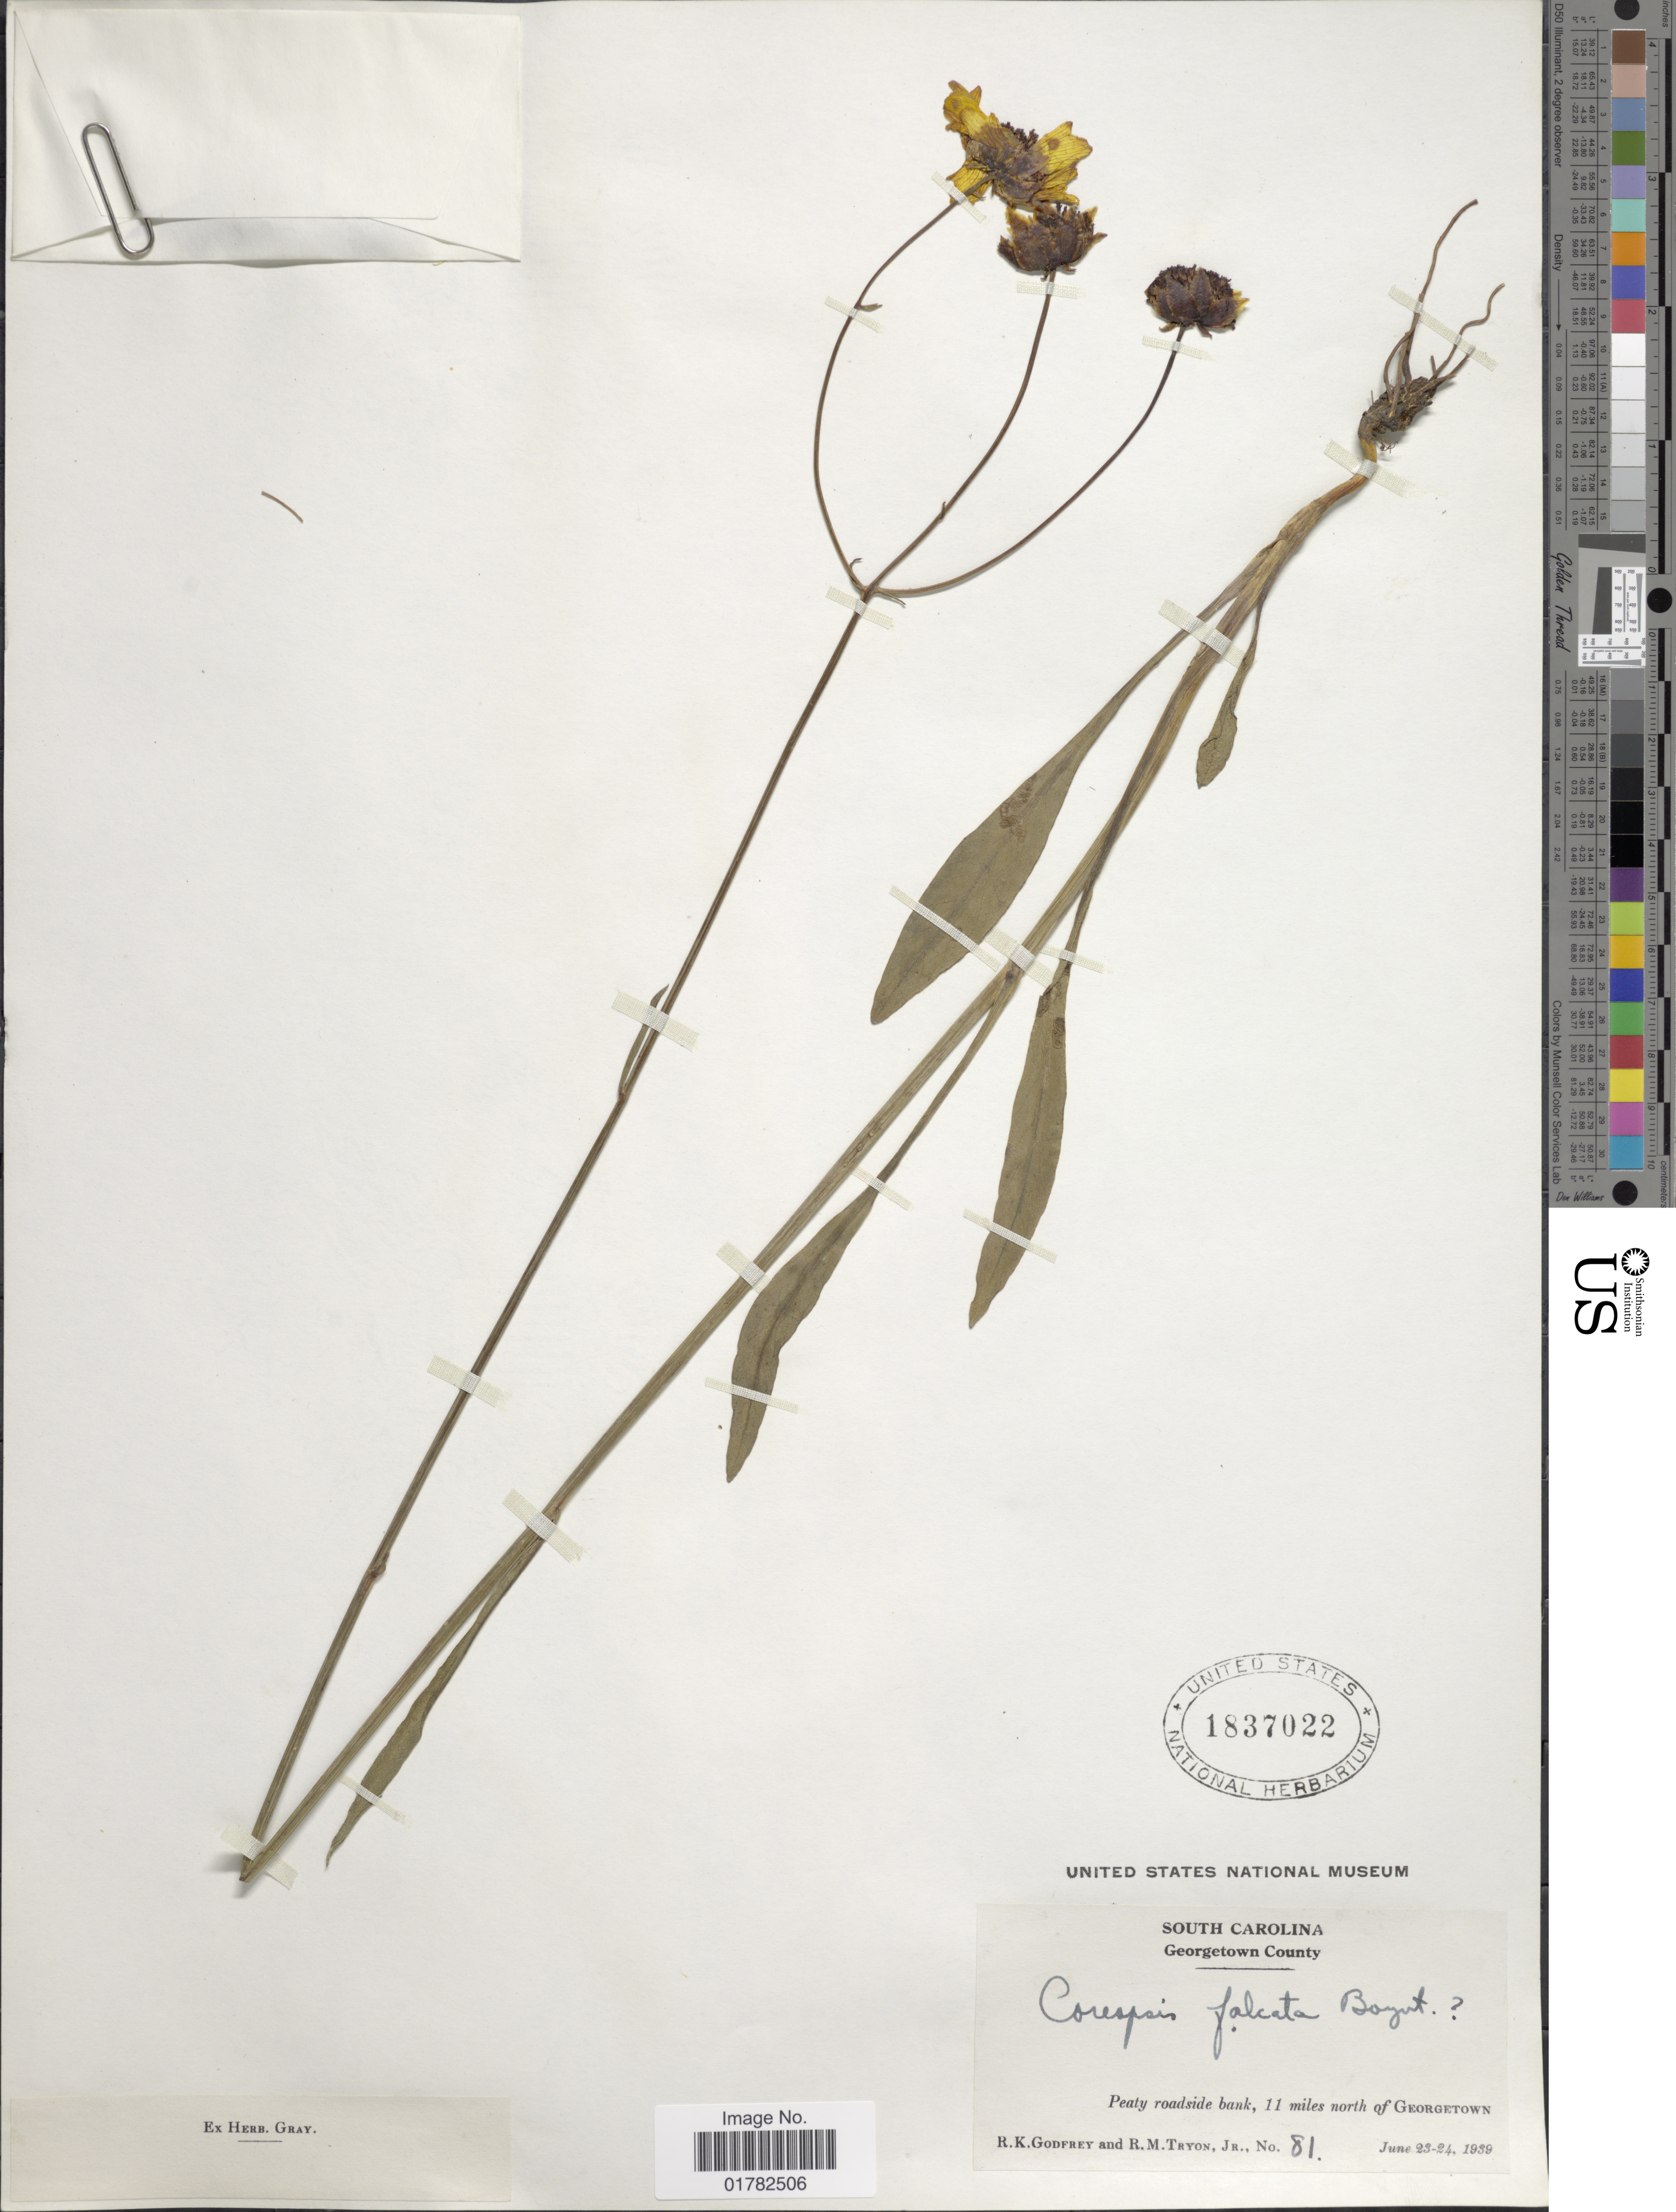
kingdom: Plantae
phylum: Tracheophyta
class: Magnoliopsida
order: Asterales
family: Asteraceae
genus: Coreopsis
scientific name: Coreopsis falcata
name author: F.E. Boynton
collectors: R. K. Godfrey & R. M. Tryon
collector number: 81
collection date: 1939-06-23/1939-06-24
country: United States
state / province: South Carolina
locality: Georgetown County, Peaty roadside bank, 11 miles north of Georgetown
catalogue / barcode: US 1837022